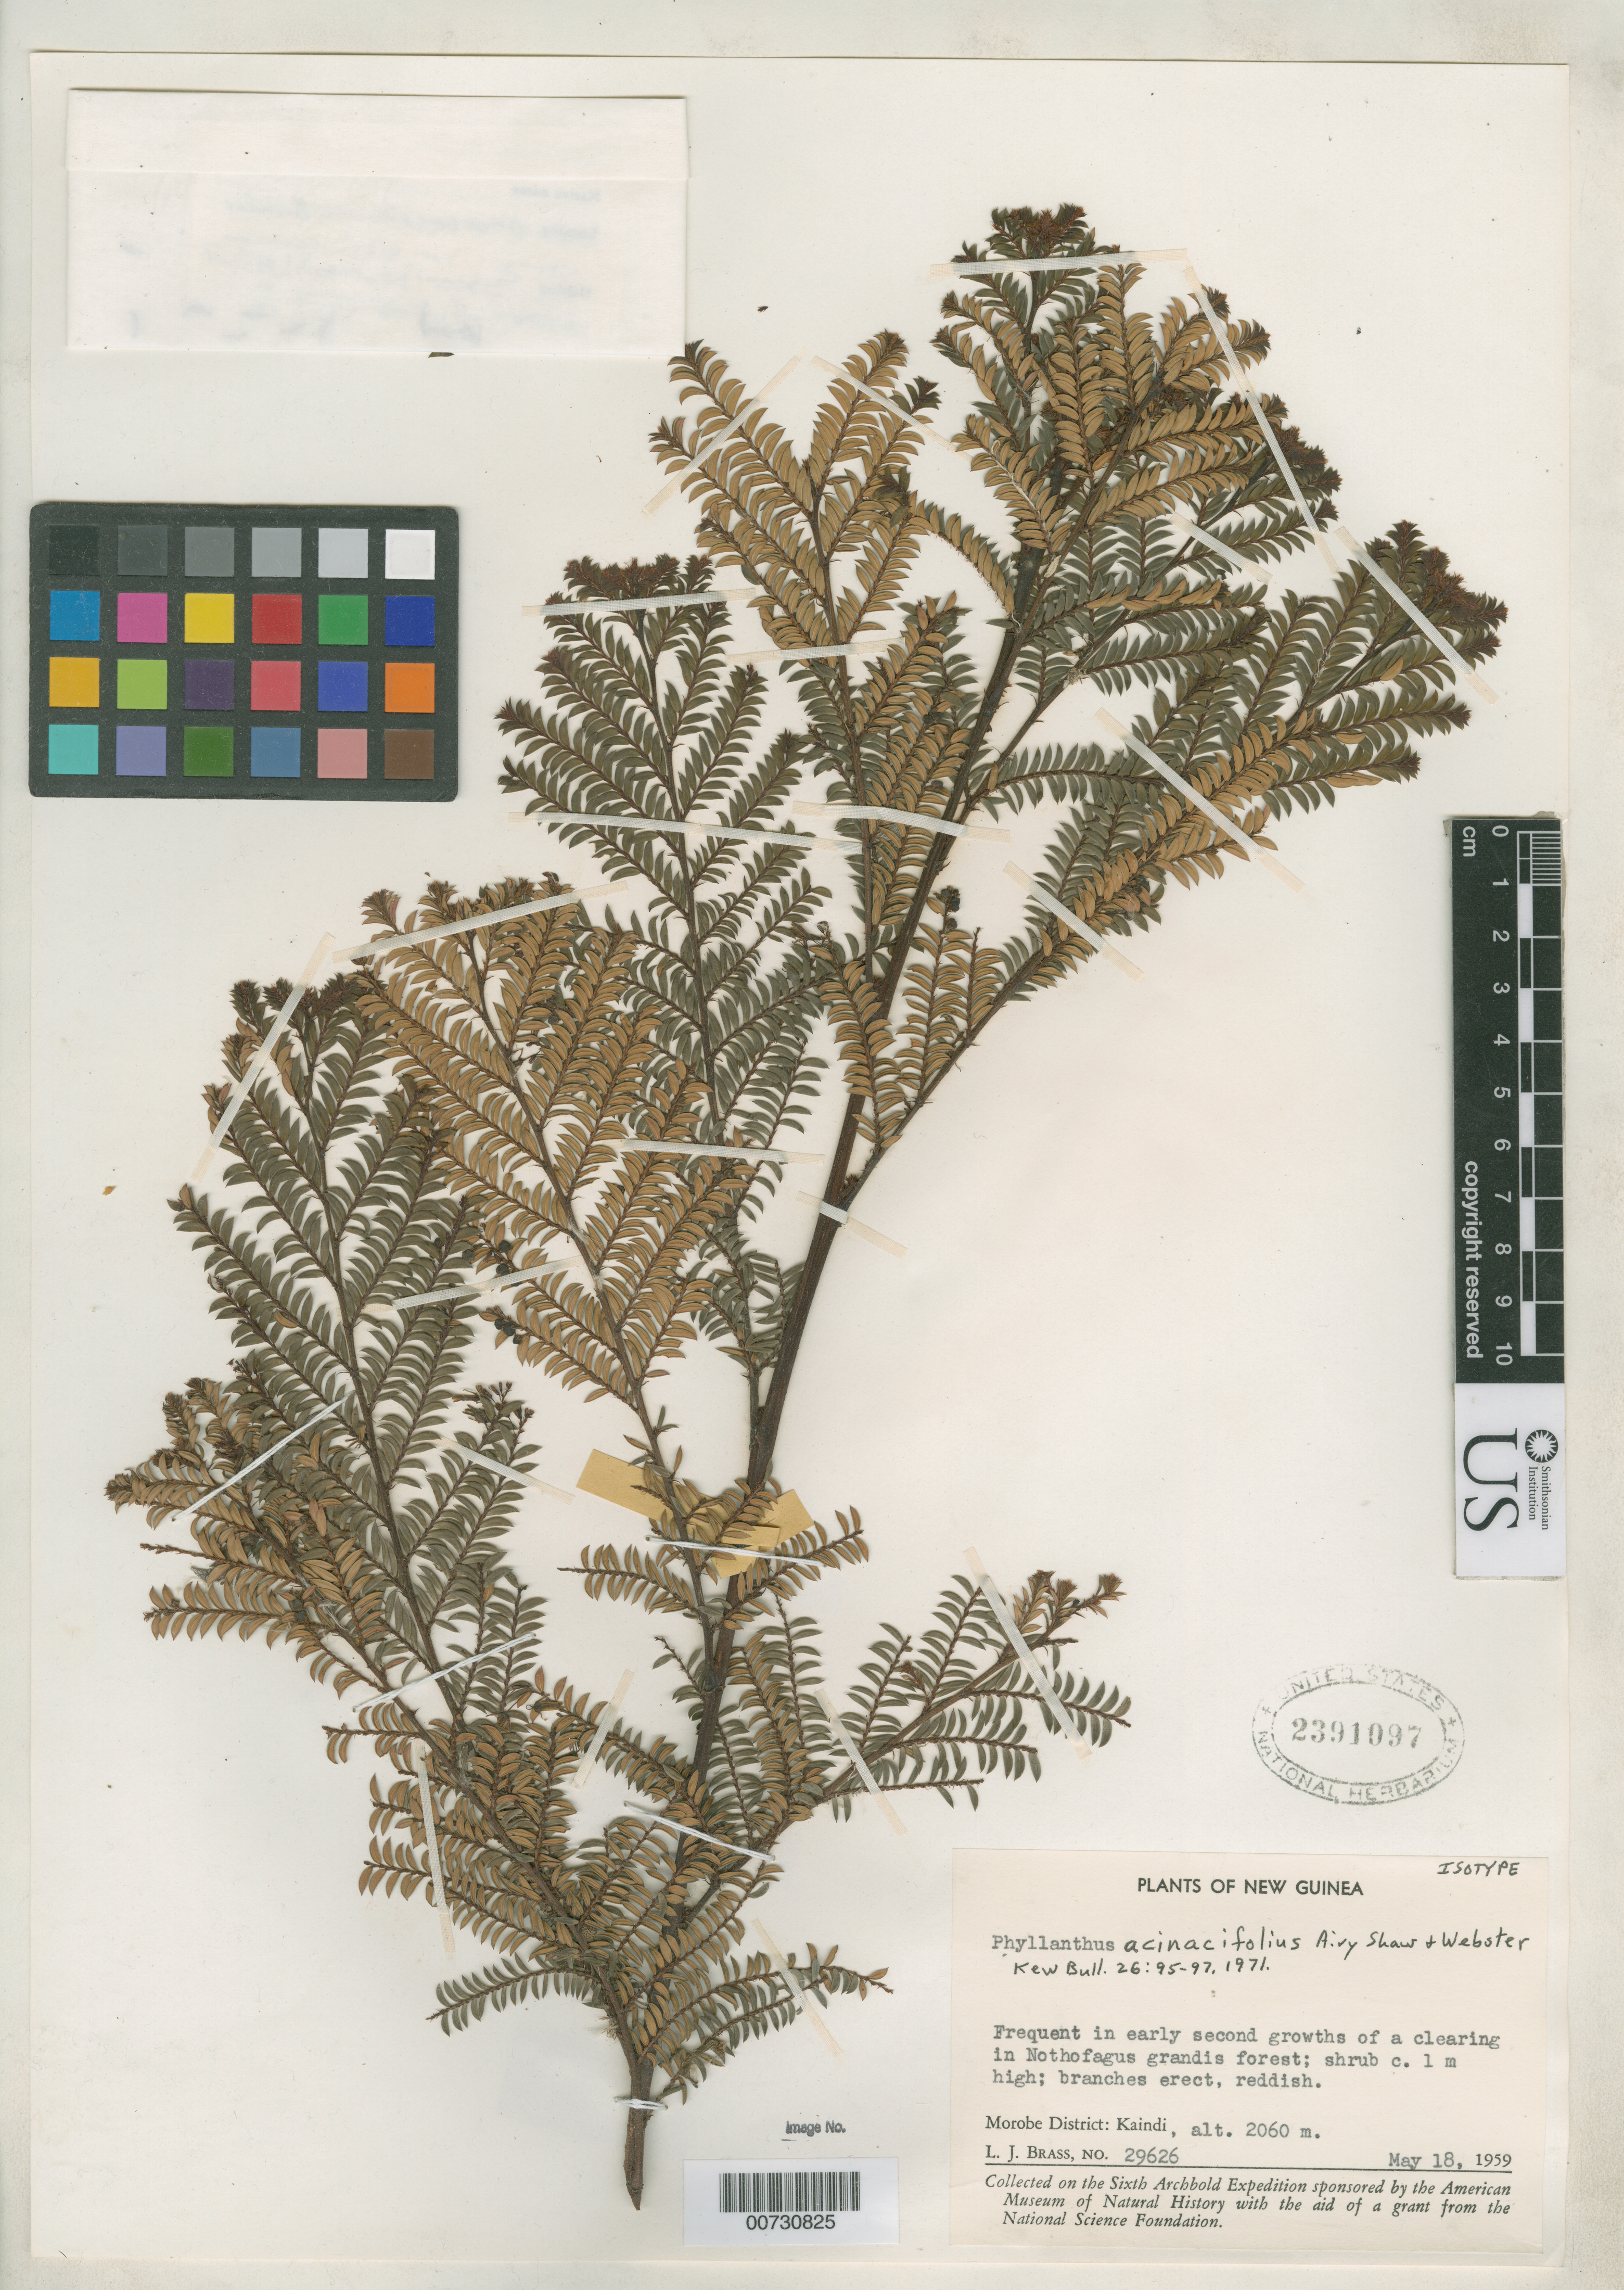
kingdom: Plantae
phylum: Tracheophyta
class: Magnoliopsida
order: Malpighiales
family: Phyllanthaceae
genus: Phyllanthus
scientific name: Phyllanthus acinacifolius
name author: Airy Shaw & G.L. Webster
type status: Isotype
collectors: L. J. Brass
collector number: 29626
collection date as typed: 18 May 1959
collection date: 1959-05-18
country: Papua New Guinea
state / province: Morobe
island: New Guinea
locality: Kaindi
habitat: Frequent in early second growths of a clearing in Nothofagus grandis forest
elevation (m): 2060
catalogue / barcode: US 2391097